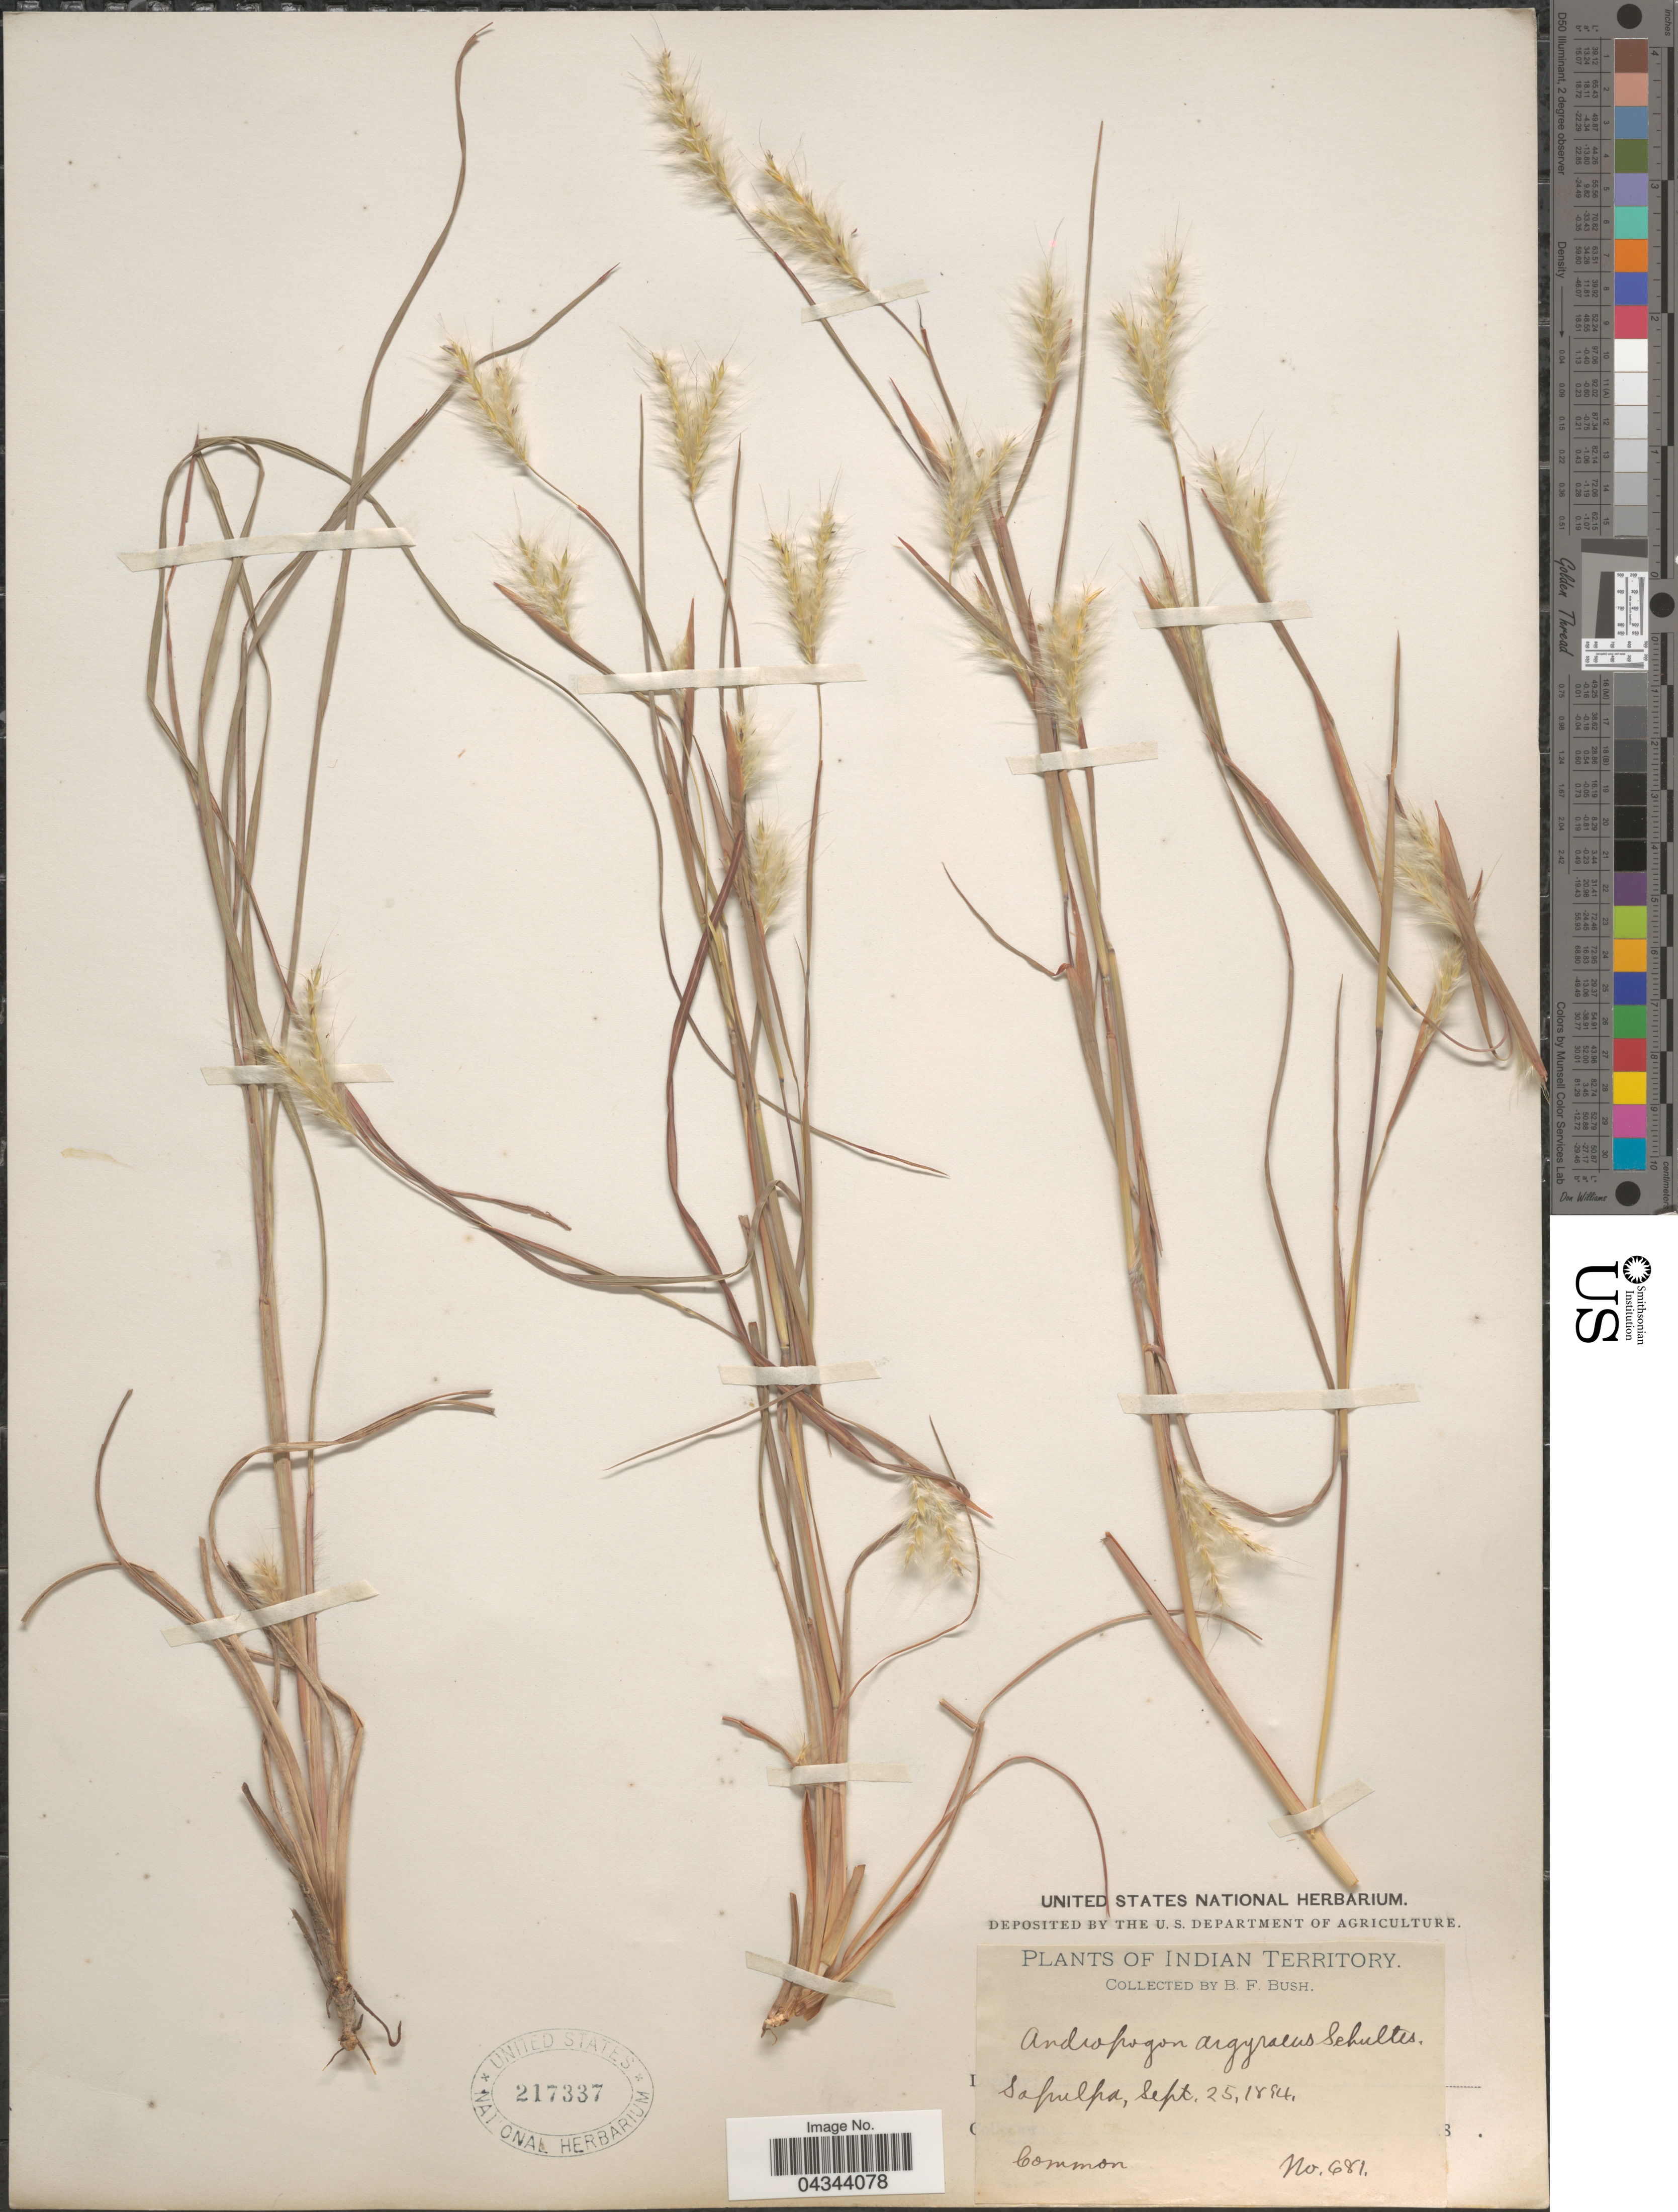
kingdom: Plantae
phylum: Tracheophyta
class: Liliopsida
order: Poales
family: Poaceae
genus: Andropogon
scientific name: Andropogon ternarius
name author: Michx.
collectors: B. F. Bush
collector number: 681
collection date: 1894-09-25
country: United States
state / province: Oklahoma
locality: Indian Territory. Sapulpa.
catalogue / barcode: US 217337